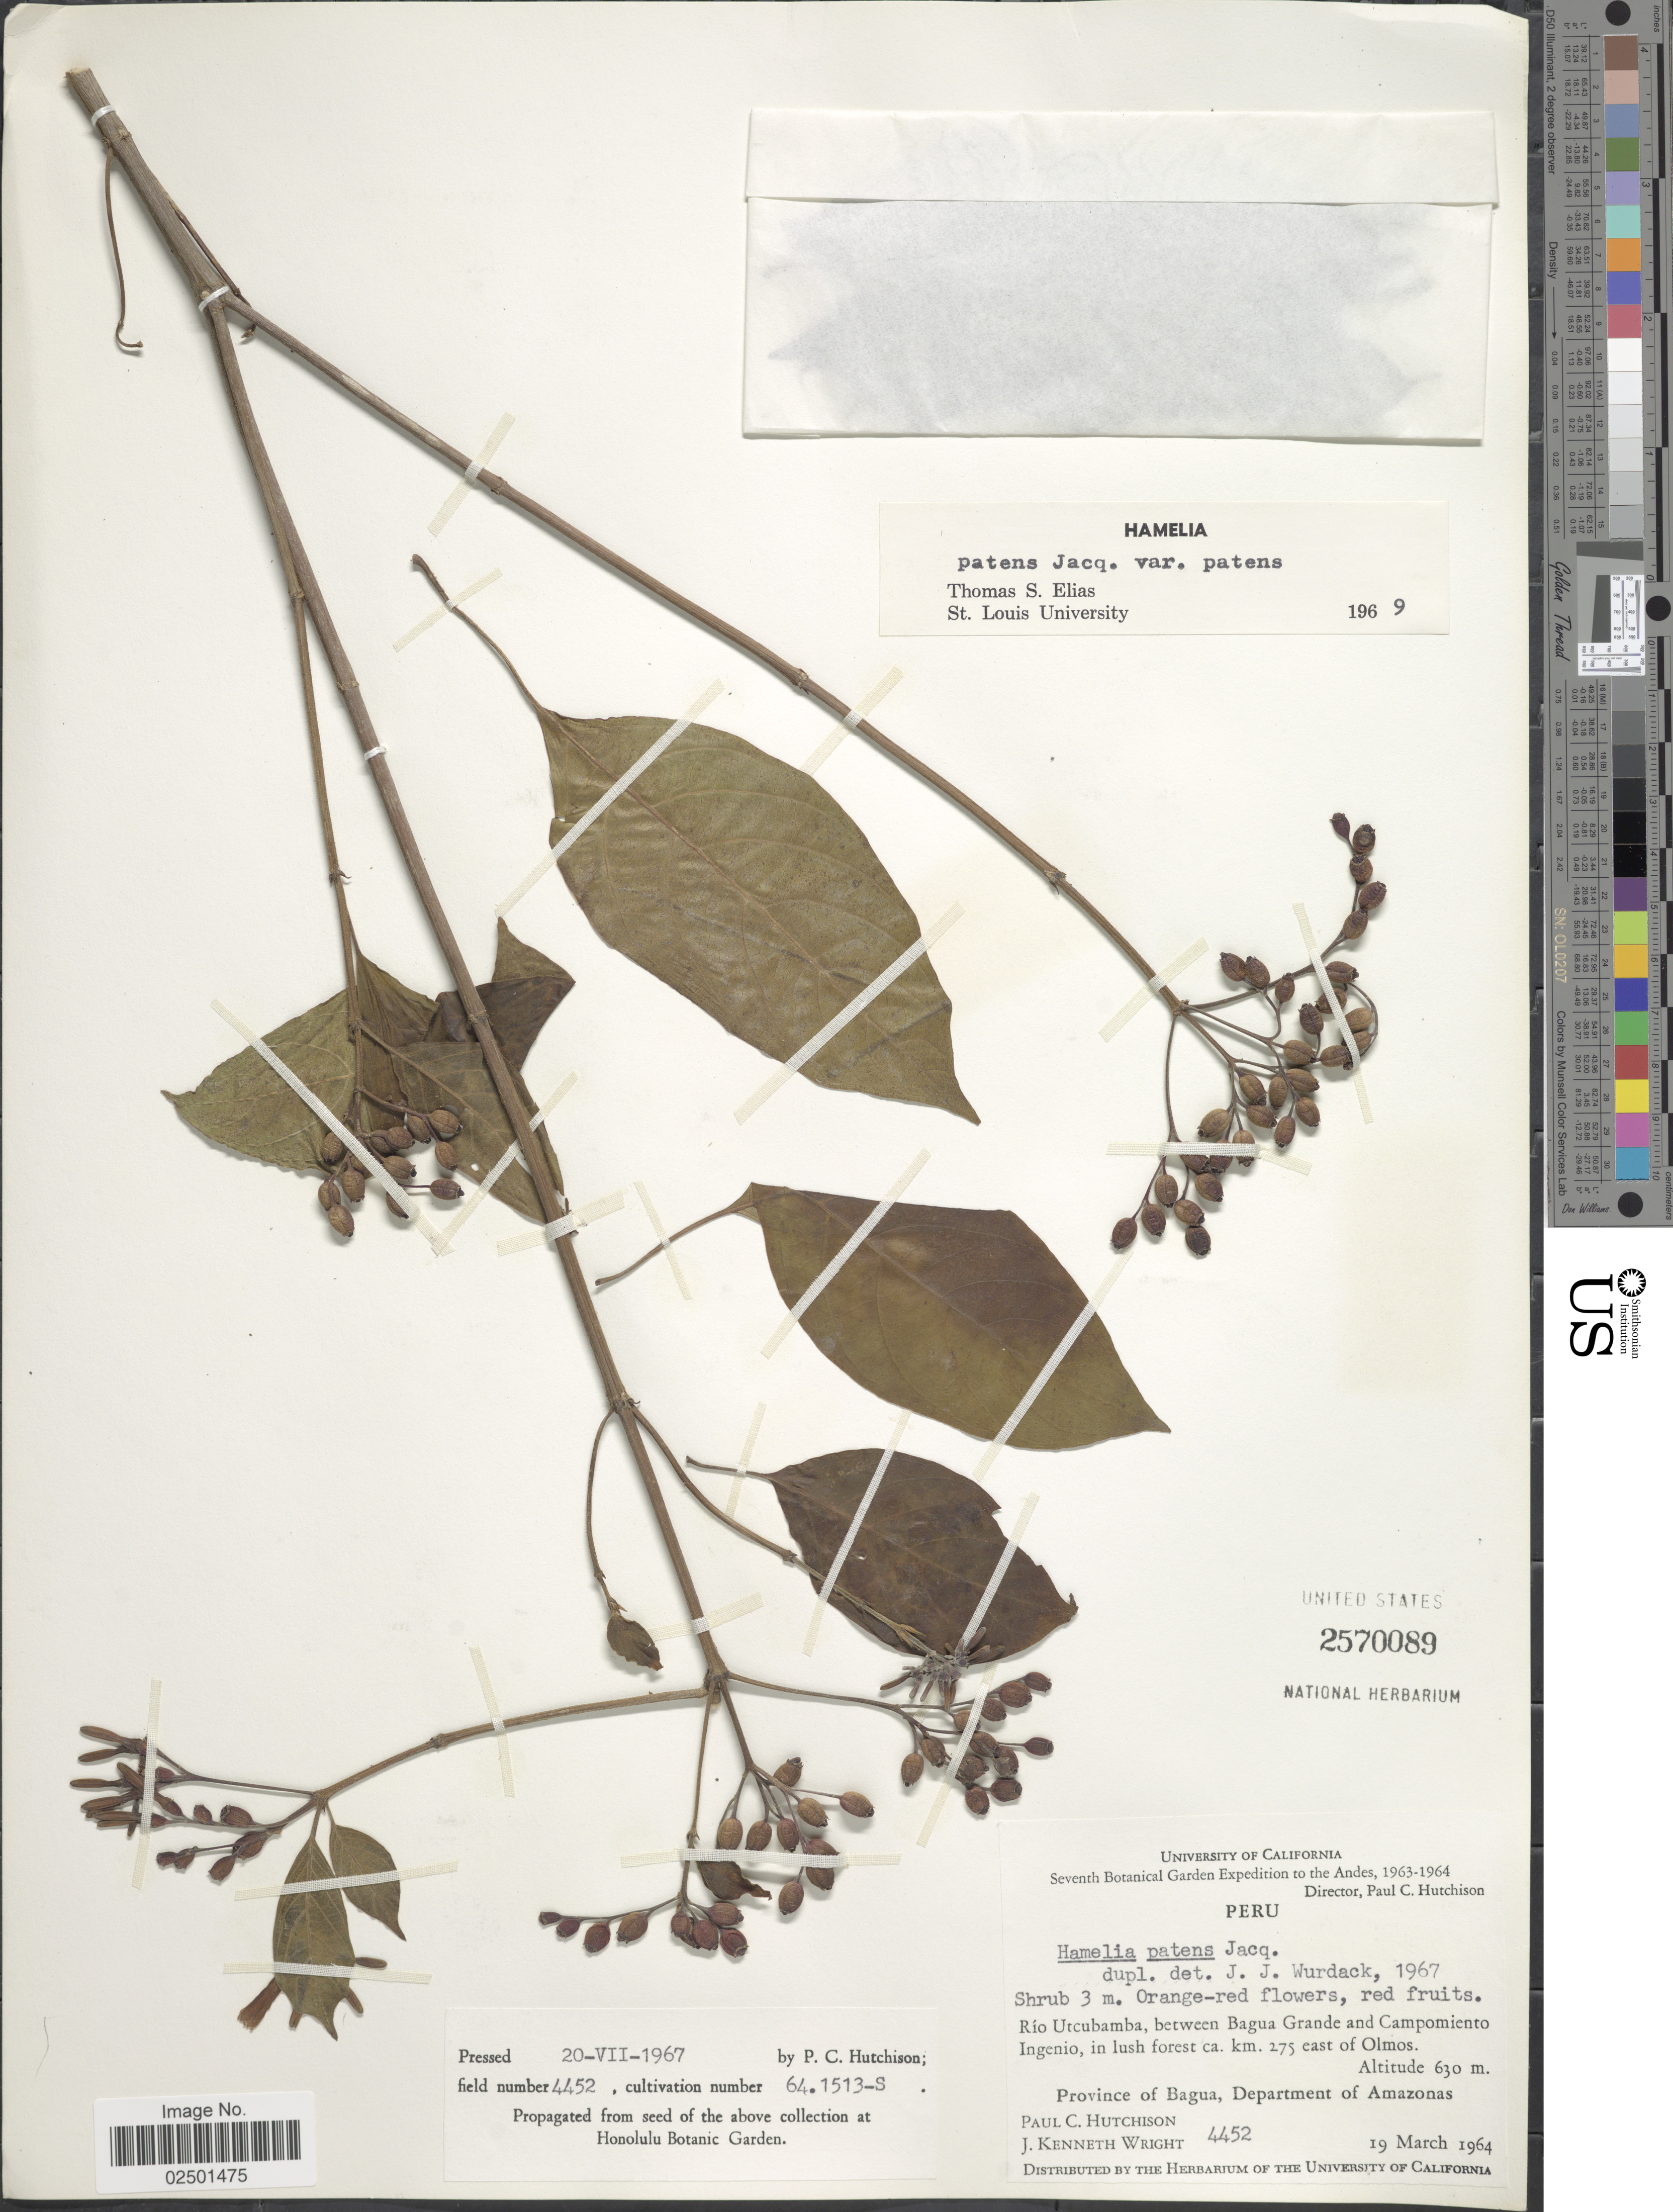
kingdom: Plantae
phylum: Tracheophyta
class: Magnoliopsida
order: Gentianales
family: Rubiaceae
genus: Hamelia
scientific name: Hamelia patens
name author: Jacq.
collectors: P. C. Hutchison & J. K. Wright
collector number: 4452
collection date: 1964-03-19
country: Peru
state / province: Amazonas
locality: The Andes. Rio Utcubamba, between Bagua Grande and Campomiento Ingesio, in lush forest ca. km. 275 east of Olmos. Provincia of Bagua, Department of Amazonas.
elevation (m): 630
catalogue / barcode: US 2570089